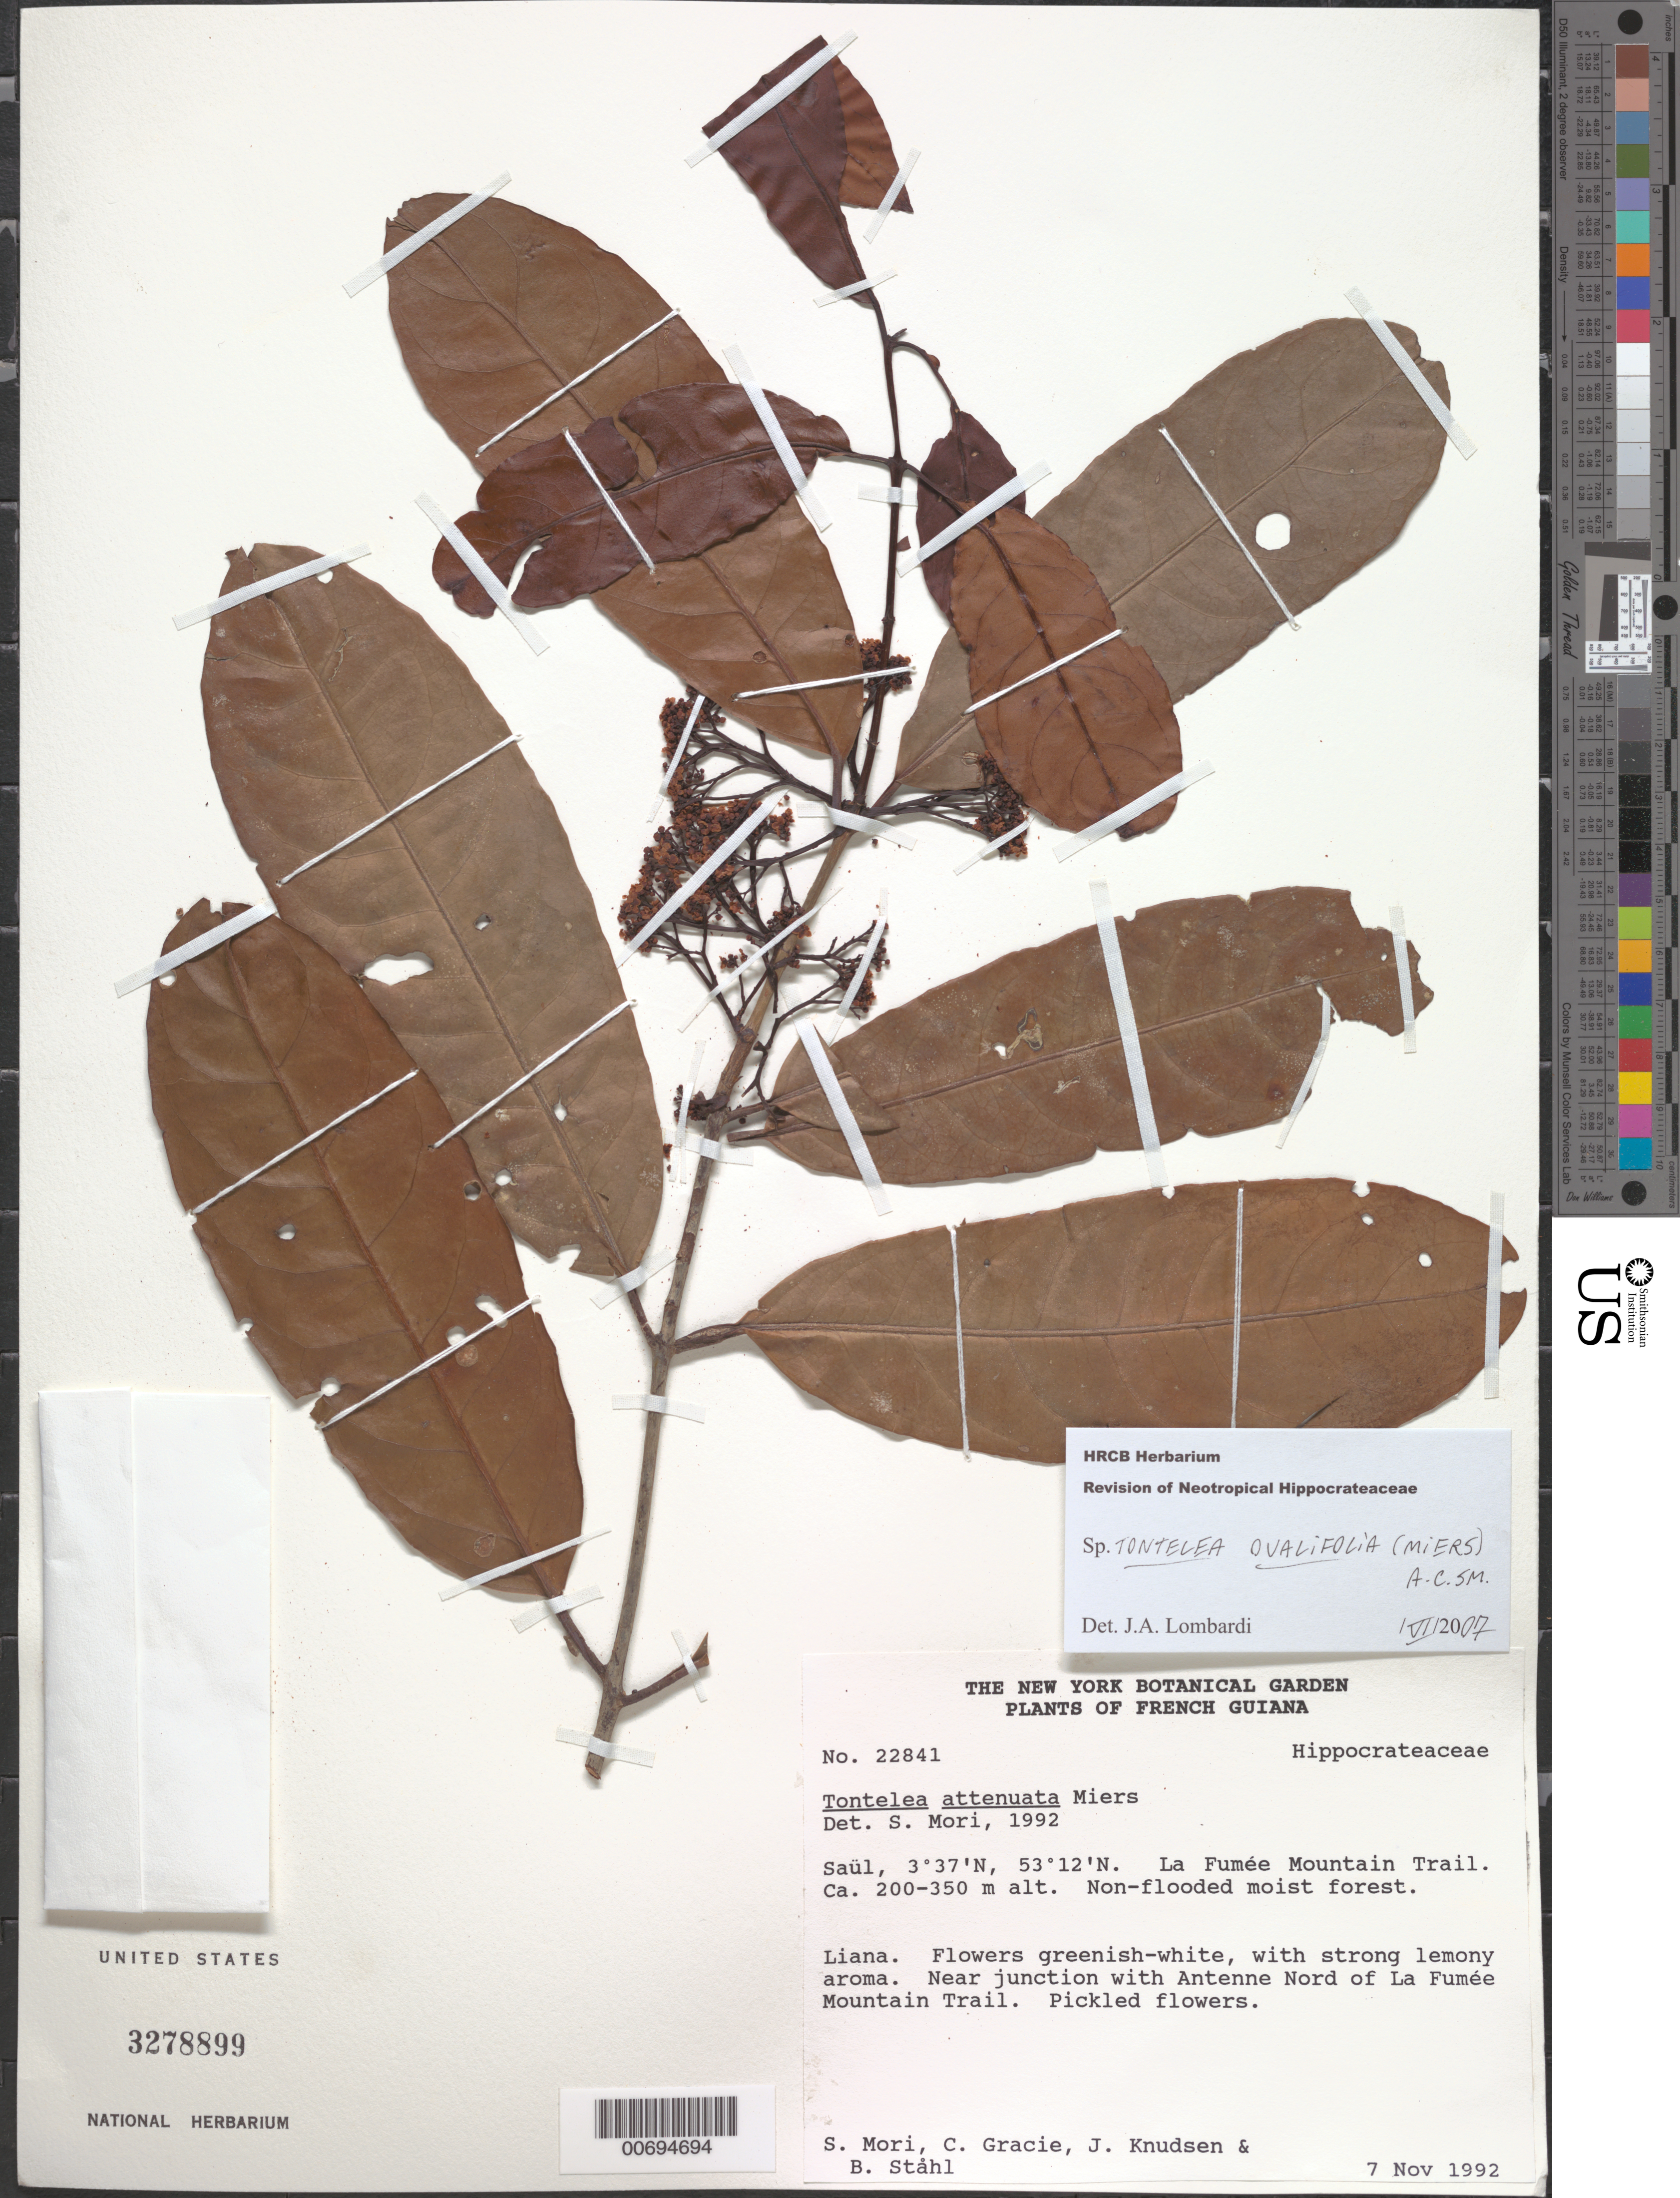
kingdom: Plantae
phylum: Tracheophyta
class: Magnoliopsida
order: Celastrales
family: Celastraceae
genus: Tontelea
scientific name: Tontelea attenuata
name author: Miers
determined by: Mori, Scott A.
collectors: S. Mori, C. A. Gracie, J. Knudsen & B. Ståhl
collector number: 22841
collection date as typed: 7-Nov-92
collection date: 1992-11-07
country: French Guiana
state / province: Saint-Laurent-du-Maroni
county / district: Saül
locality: Saül, La Fumée Mt. Trail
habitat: Non-flooded moist forest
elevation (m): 200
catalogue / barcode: US 3278899